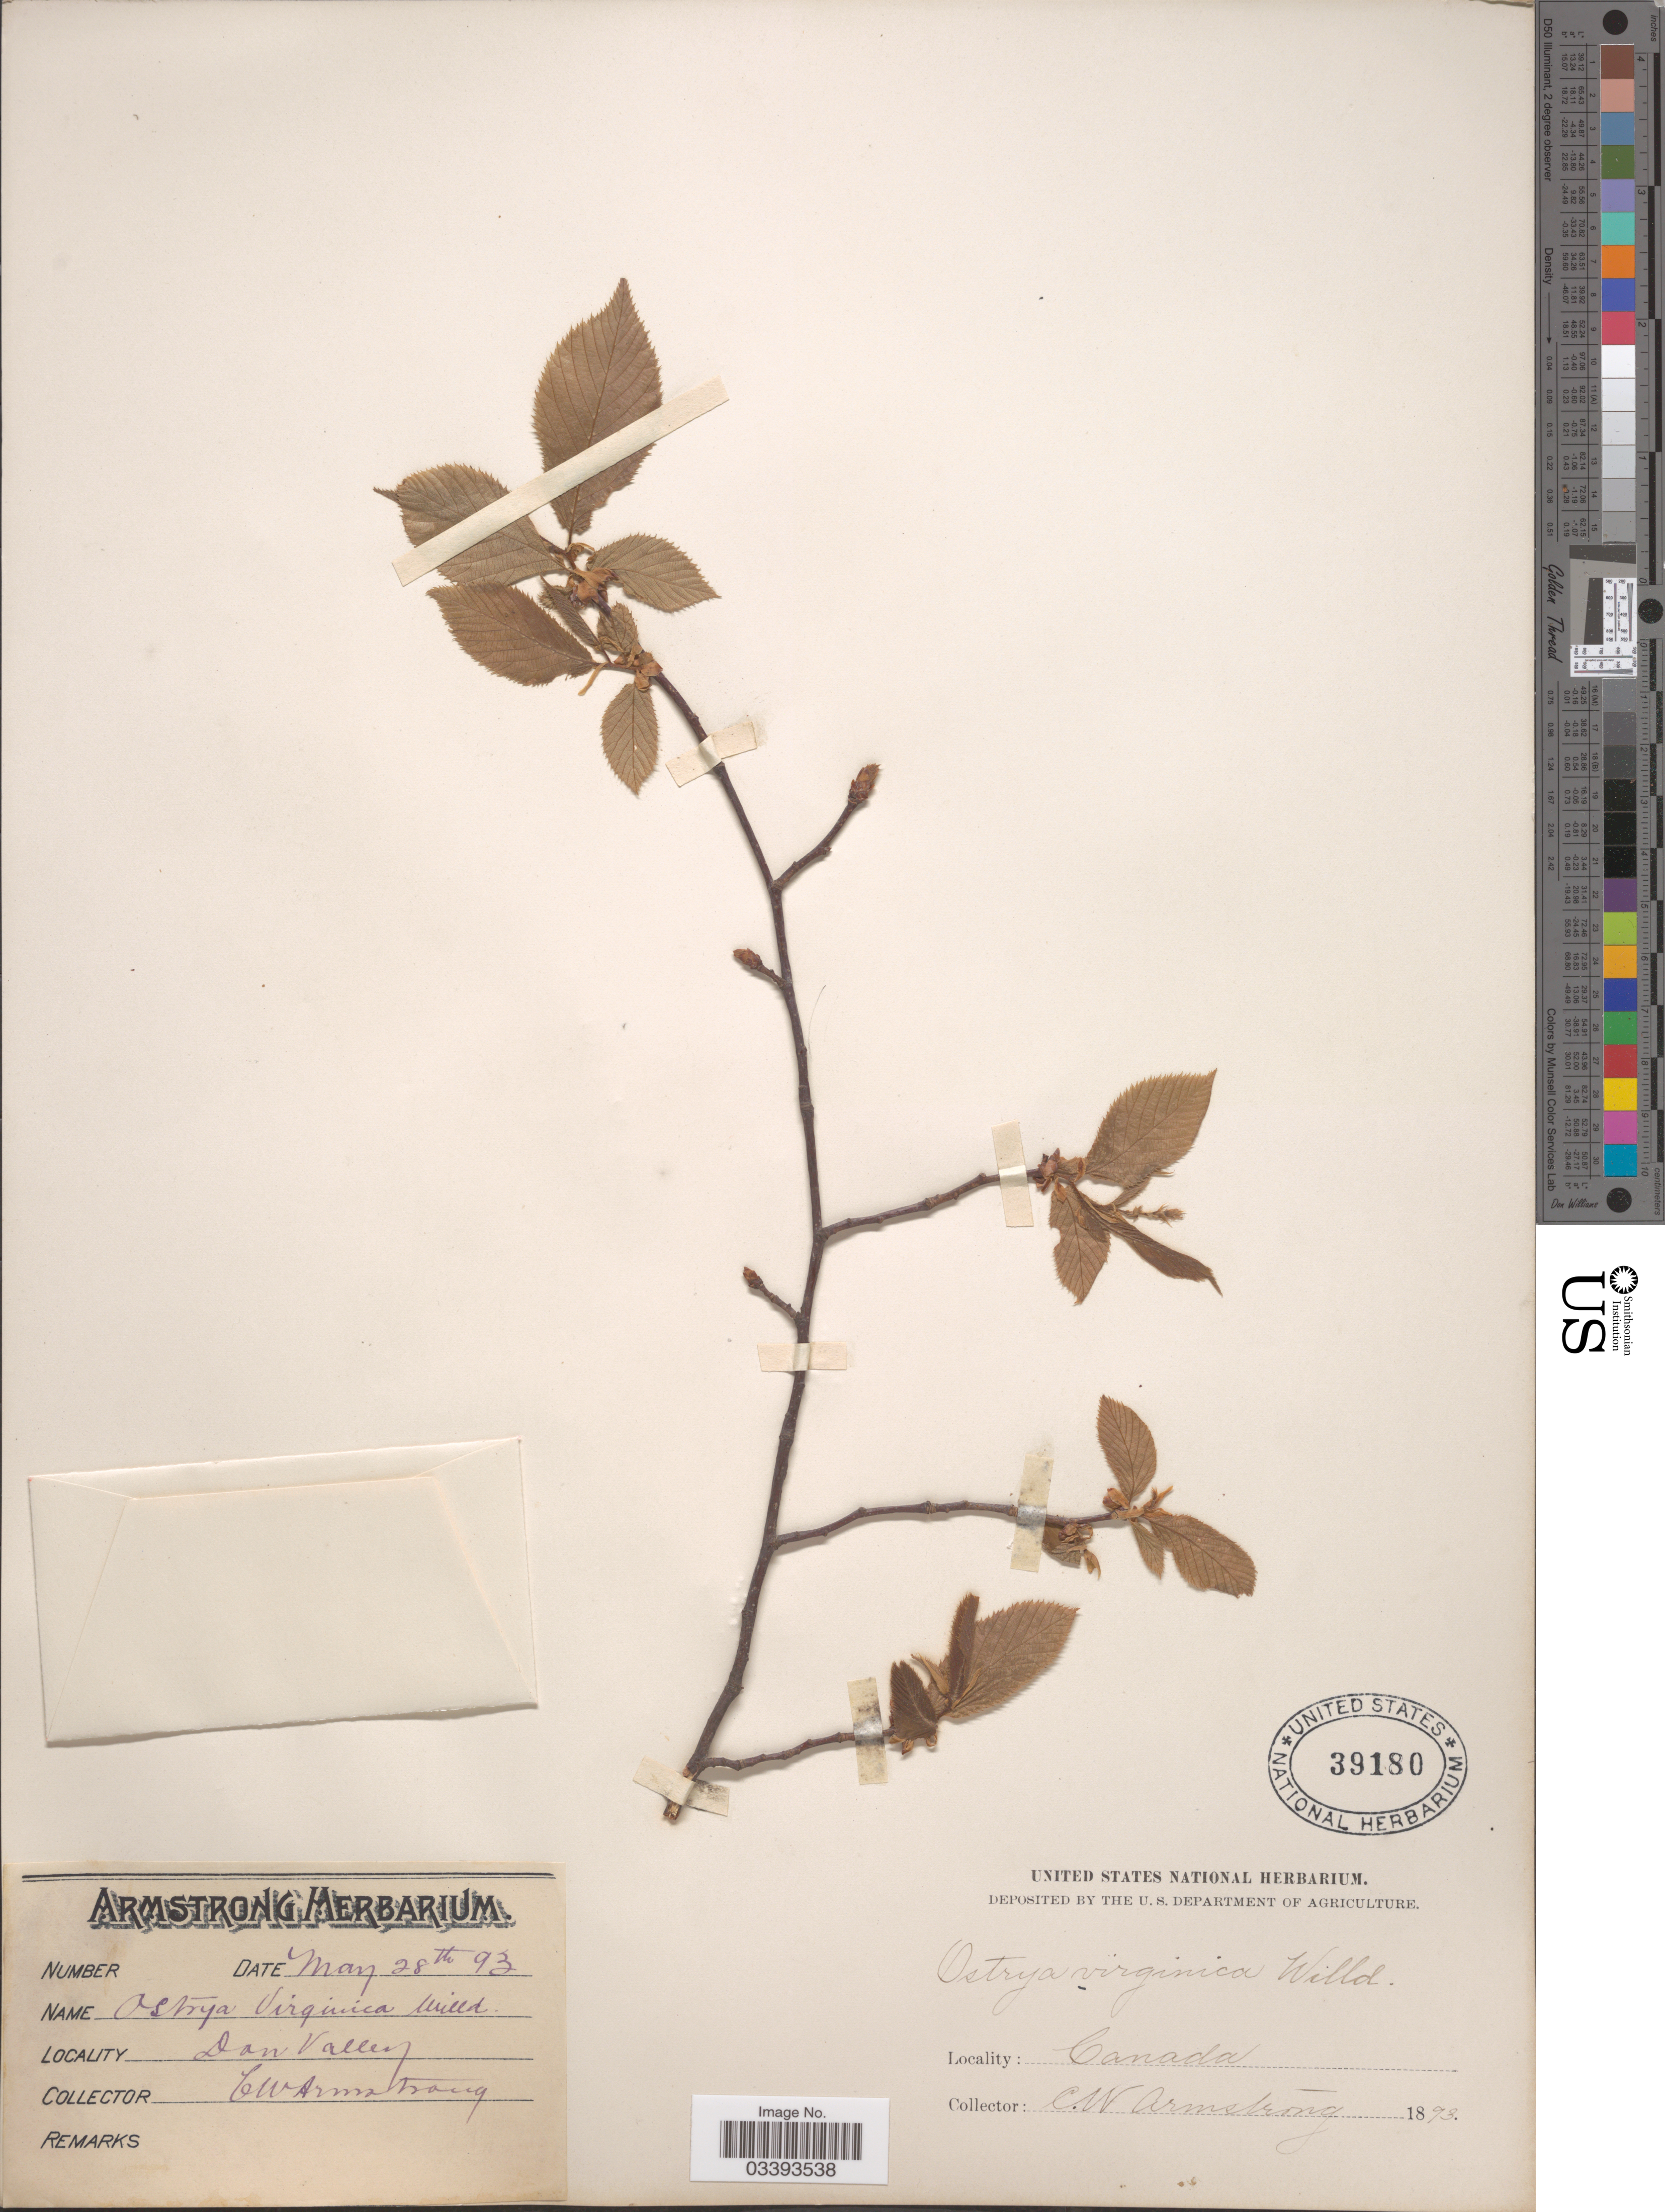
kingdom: Plantae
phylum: Tracheophyta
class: Magnoliopsida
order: Fagales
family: Betulaceae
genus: Ostrya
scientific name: Ostrya virginiana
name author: (Mill.) K. Koch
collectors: C. W. Armstrong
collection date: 1893-05-28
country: Canada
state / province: Ontario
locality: Don Valley.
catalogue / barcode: US 39180